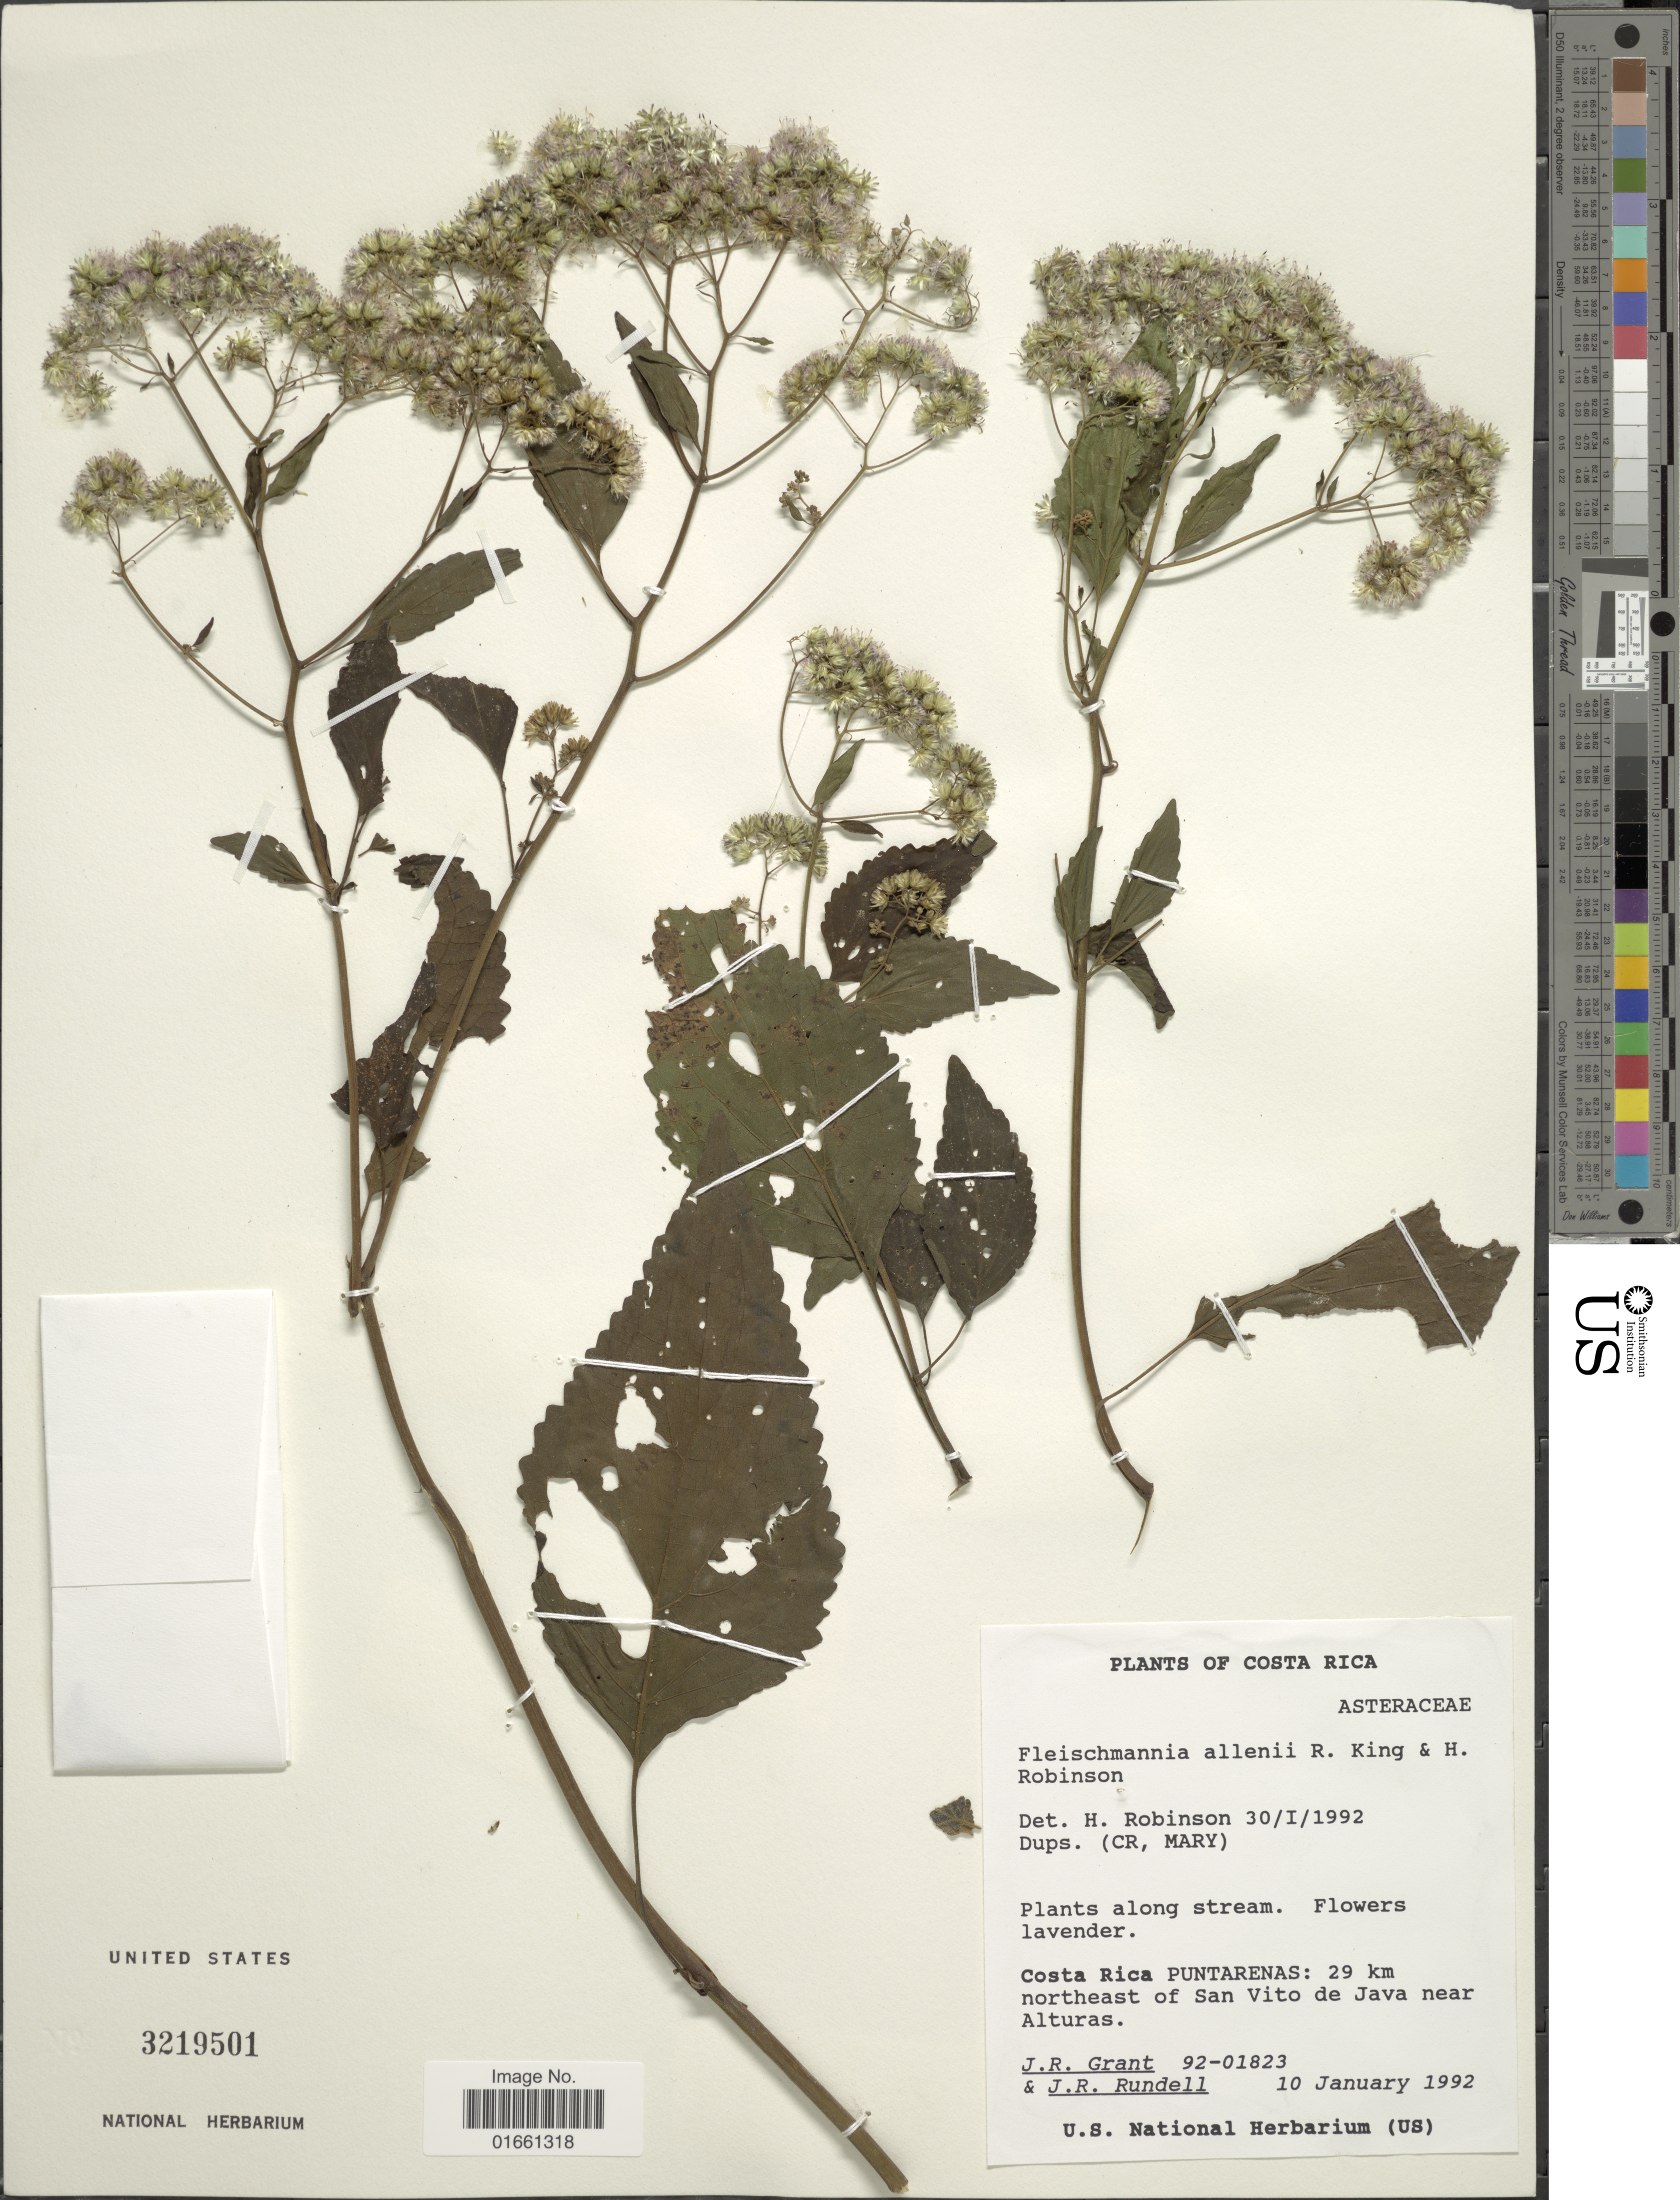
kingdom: Plantae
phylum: Tracheophyta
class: Magnoliopsida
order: Asterales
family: Asteraceae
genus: Fleischmannia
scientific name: Fleischmannia allenii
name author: R.M. King & H. Rob.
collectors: J. Grant & J. R. Rundell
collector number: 92 - 01823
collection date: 1992-01-10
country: Costa Rica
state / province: Puntarenas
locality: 29 km northeast of San Vito de Java near Alturas.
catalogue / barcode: US 3219501